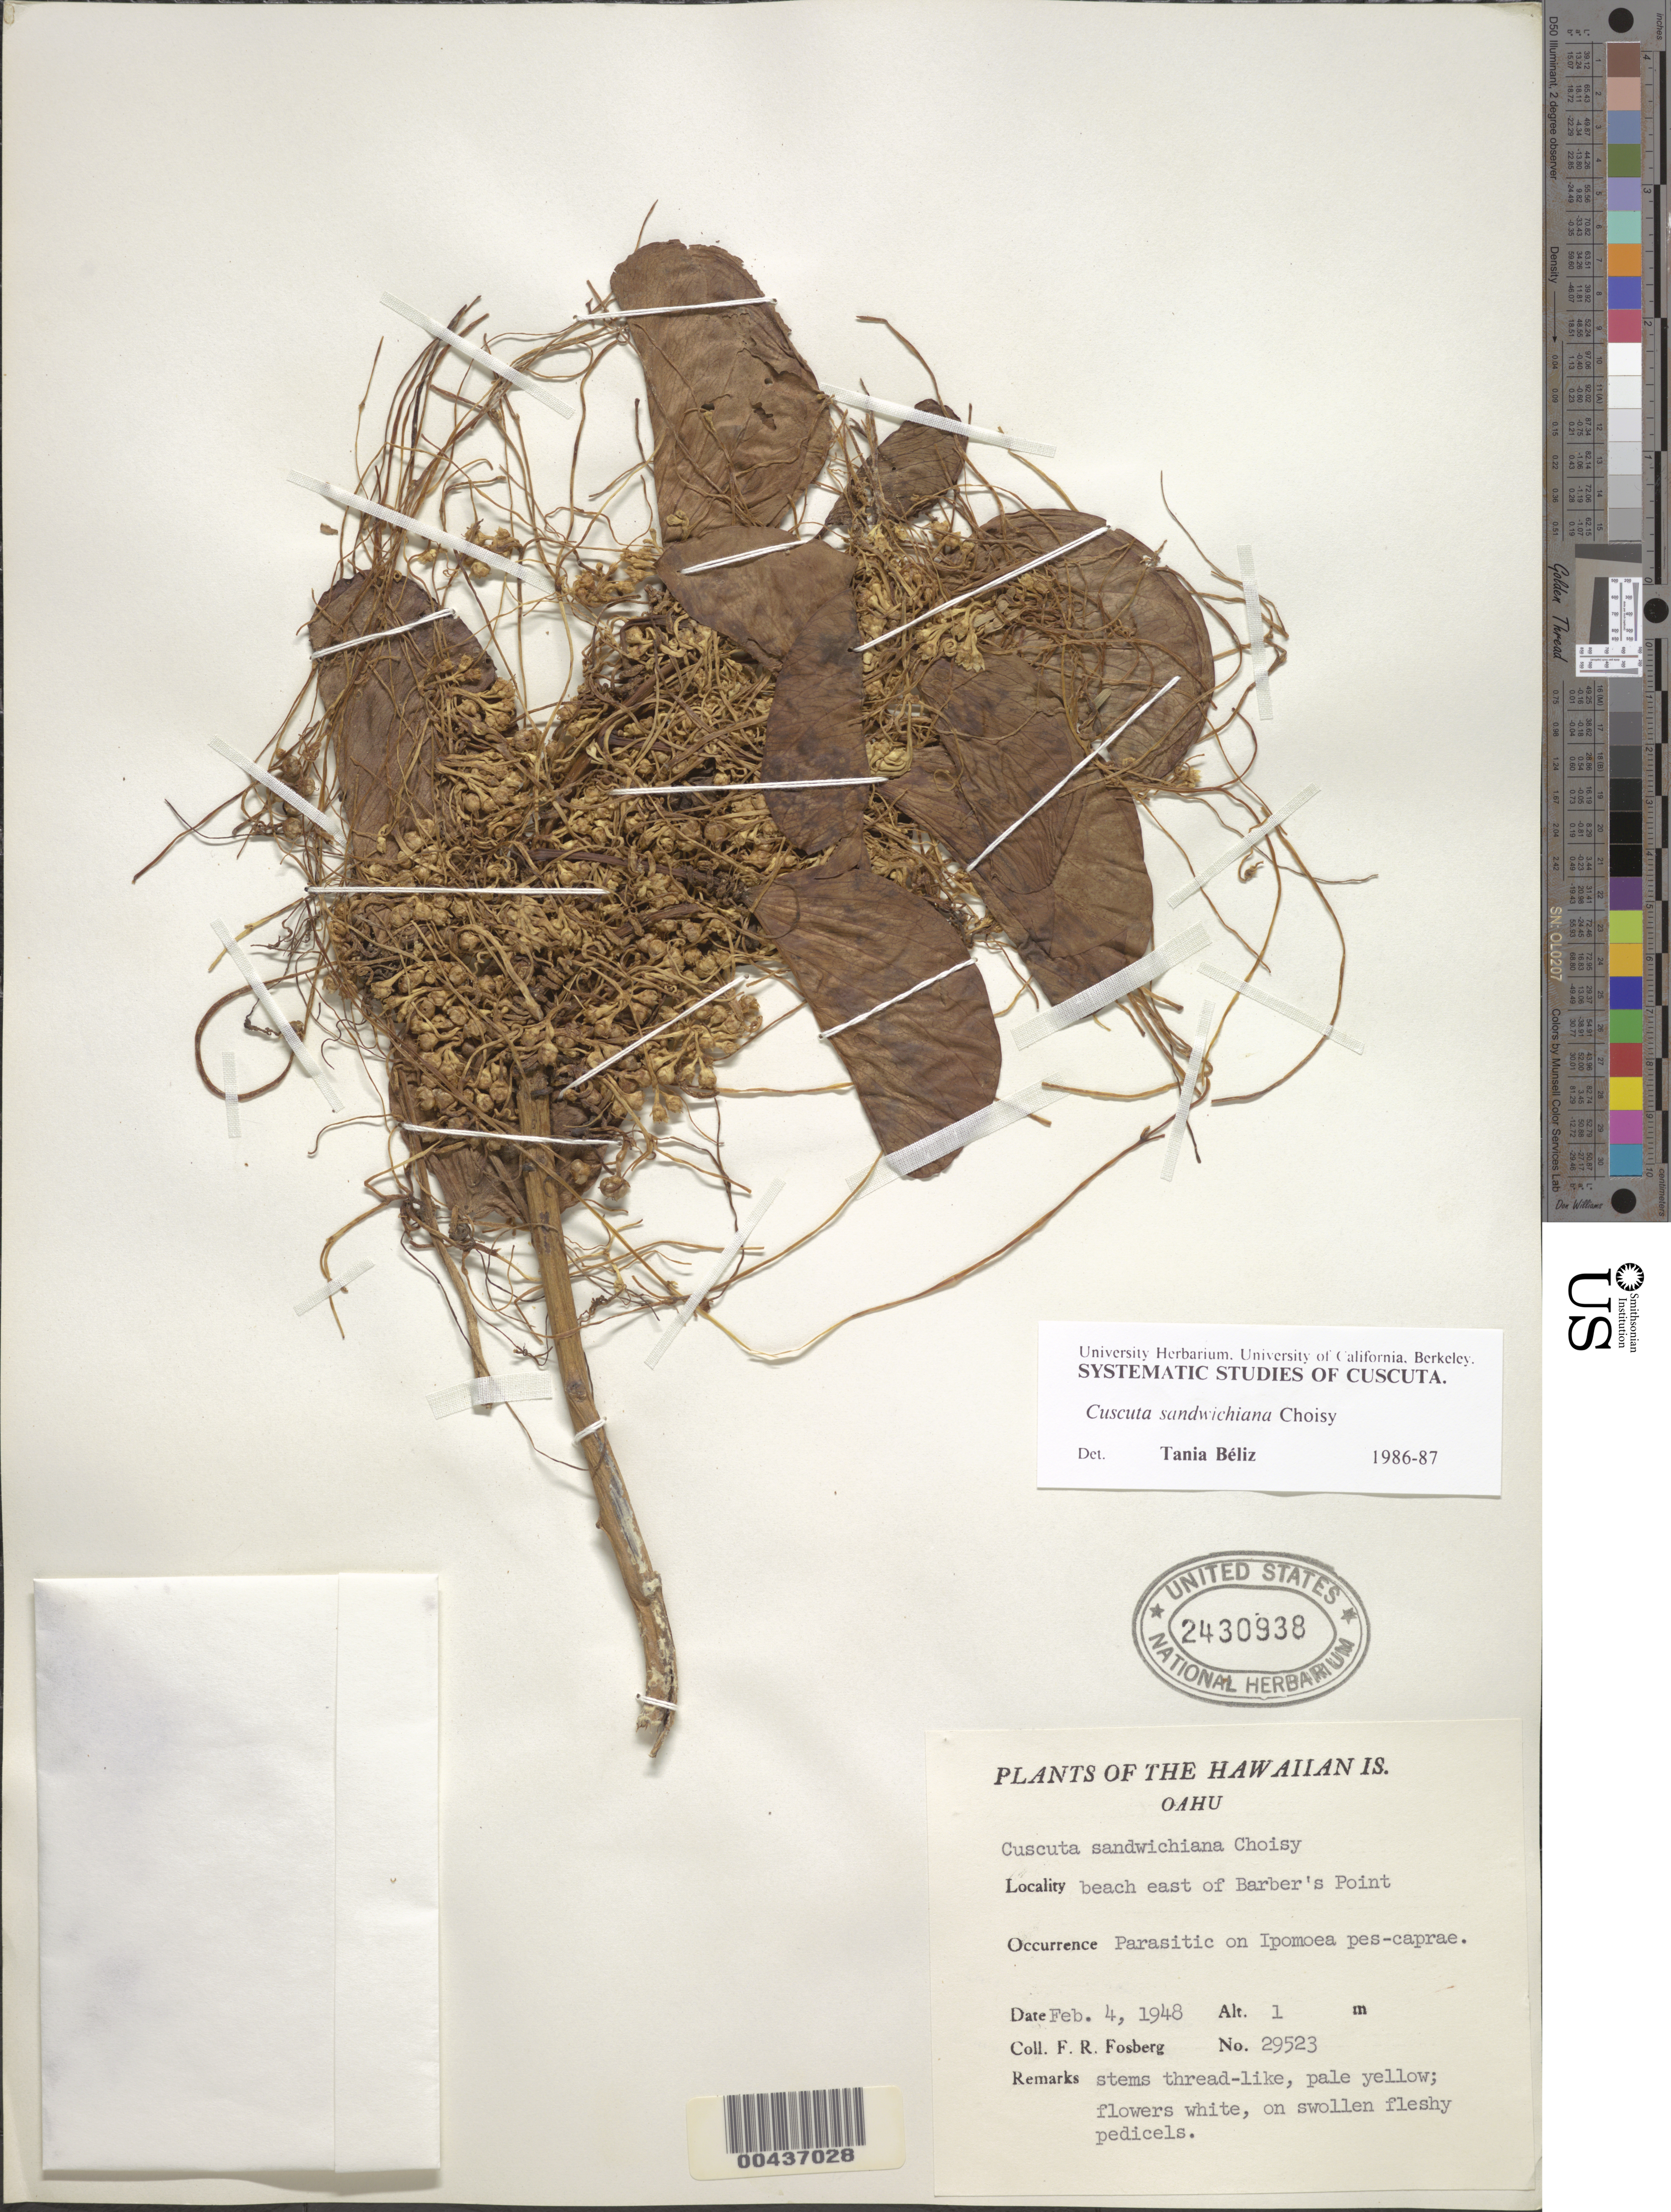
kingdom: Plantae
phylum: Tracheophyta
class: Magnoliopsida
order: Solanales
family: Convolvulaceae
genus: Cuscuta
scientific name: Cuscuta sandwichiana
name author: Choisy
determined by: Béliz, T.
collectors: F. R. Fosberg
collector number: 29523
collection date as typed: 4 Feb 1948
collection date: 1948-02-04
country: United States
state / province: Hawaii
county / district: Honolulu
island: Oahu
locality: beach east of Barber's Point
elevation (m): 1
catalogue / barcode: US 2430938